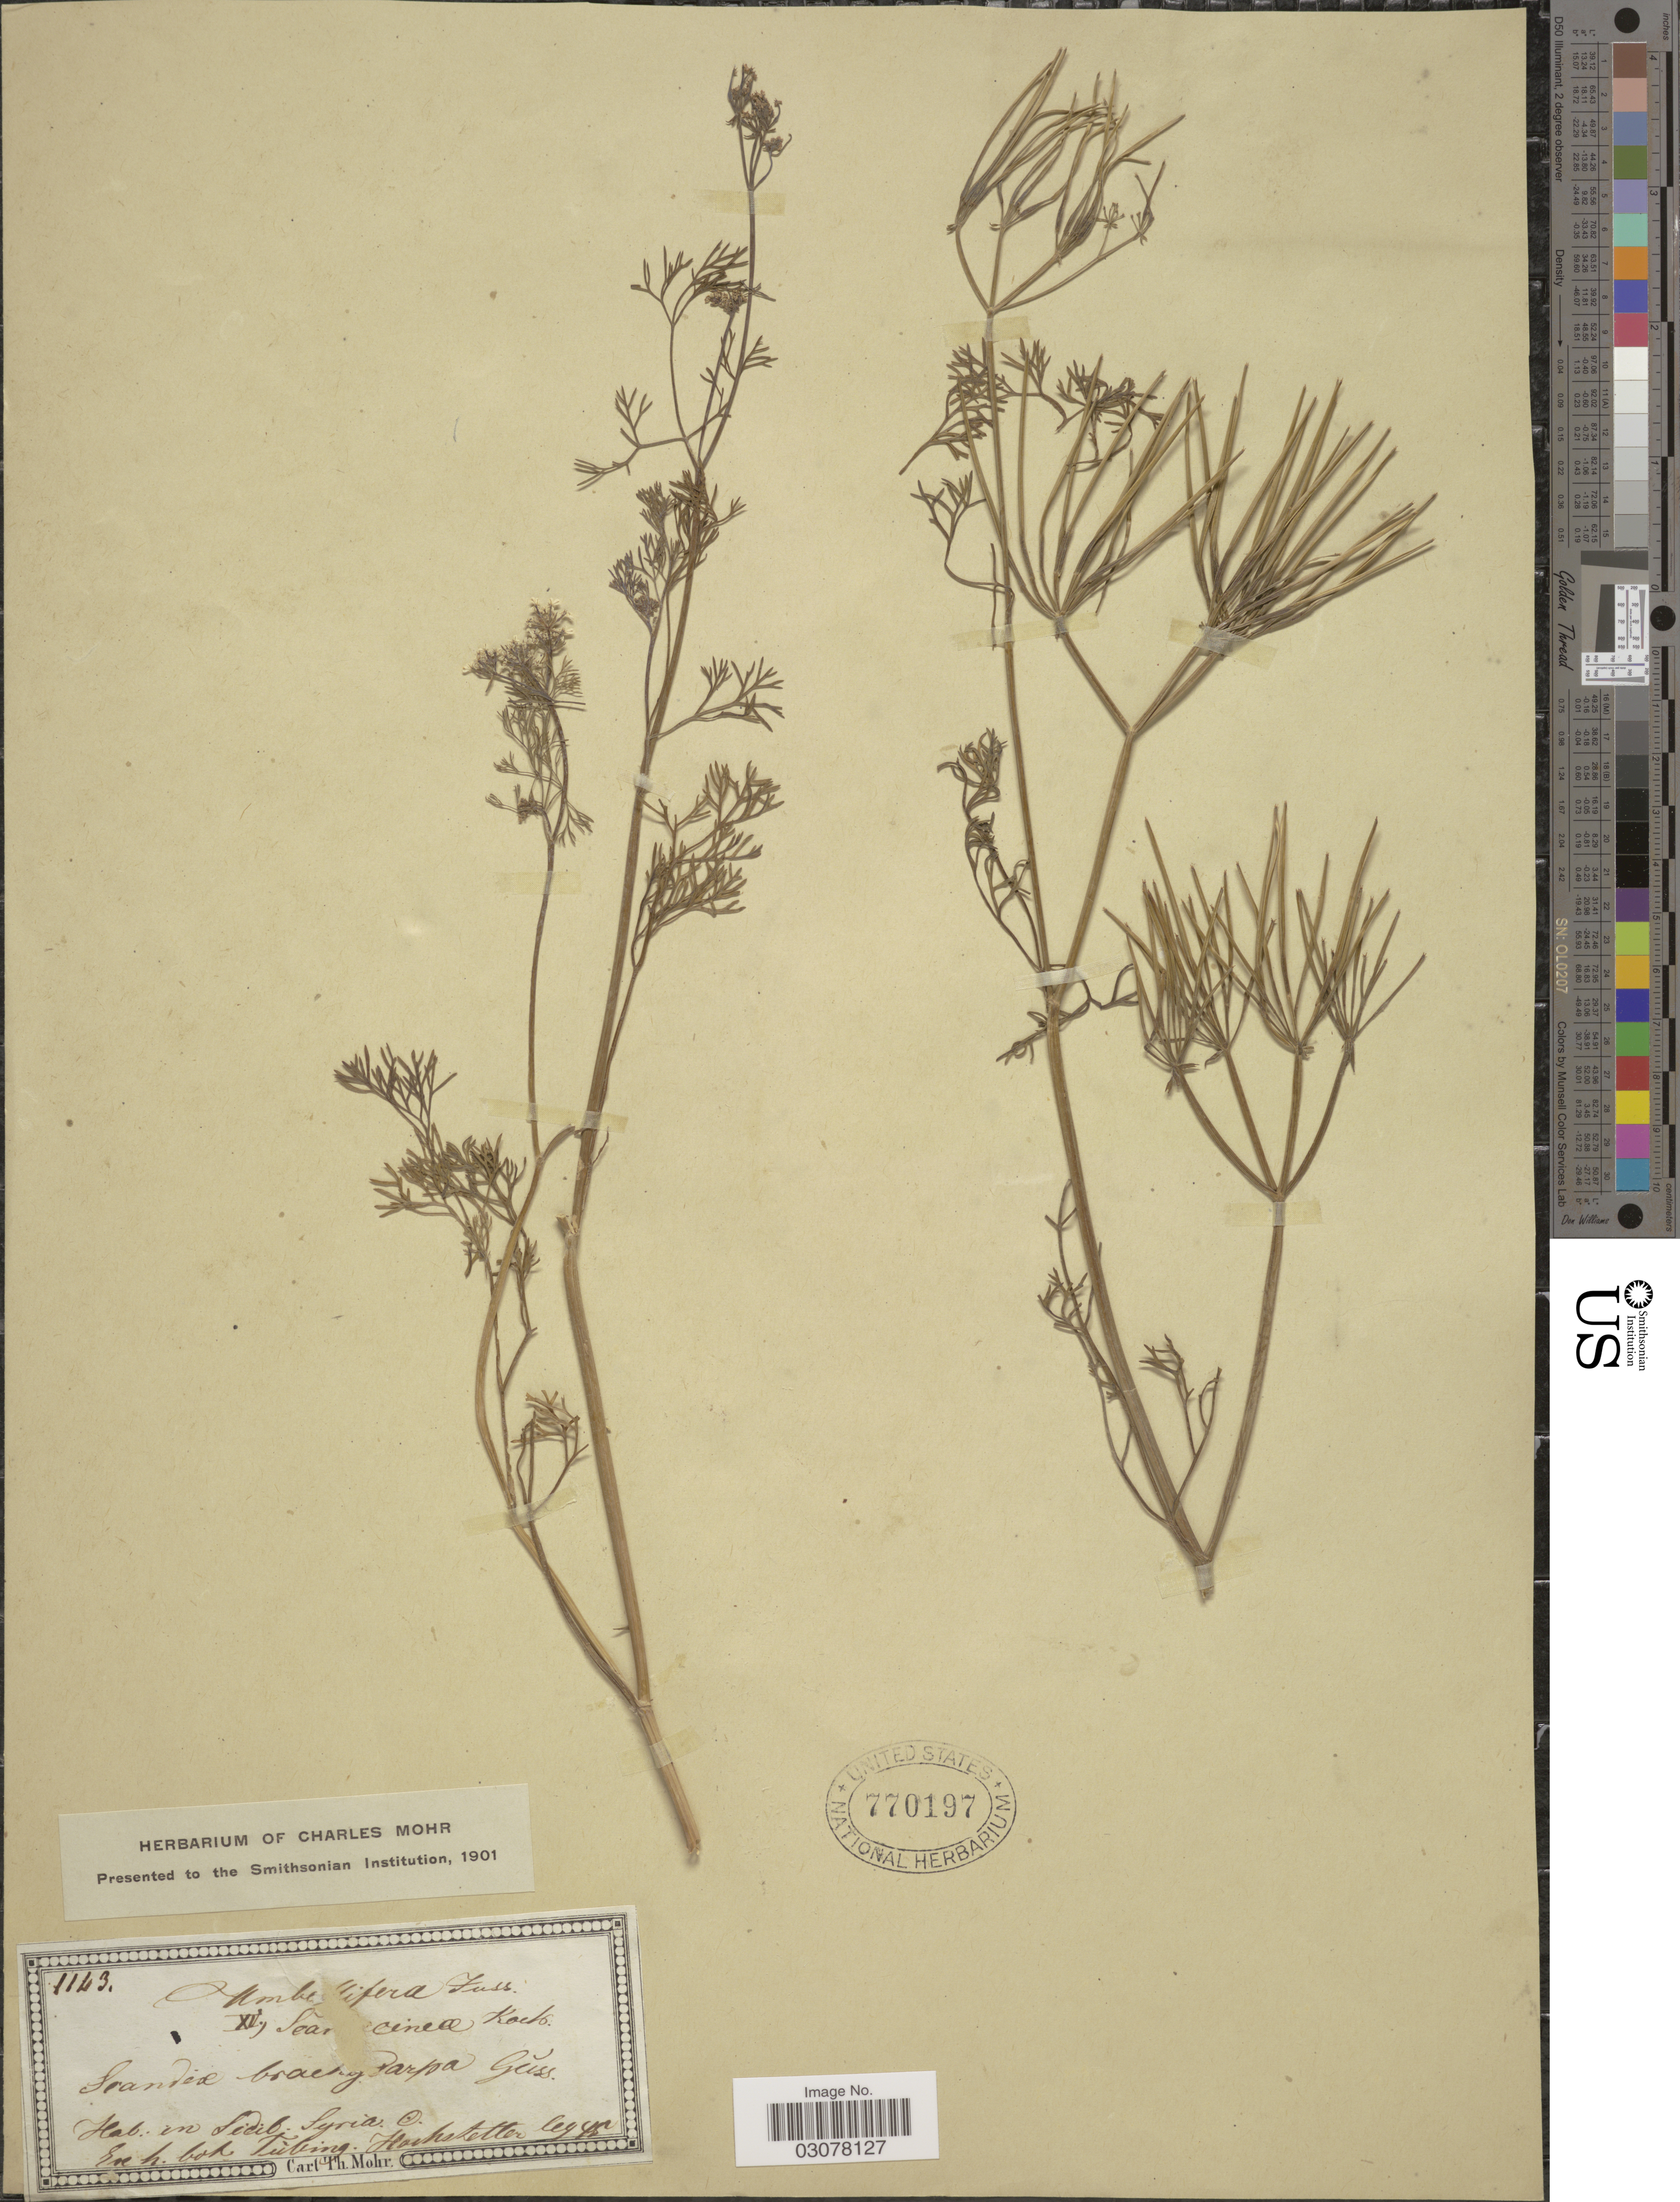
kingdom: Plantae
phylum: Tracheophyta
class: Magnoliopsida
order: Apiales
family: Apiaceae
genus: Scandix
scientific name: Scandix brachycarpa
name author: Gussone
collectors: -. Hochstetter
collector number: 1143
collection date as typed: Transcribed d/m/y: //45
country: Syria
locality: Sidil [interpreted] Syria O.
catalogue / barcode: US 770197